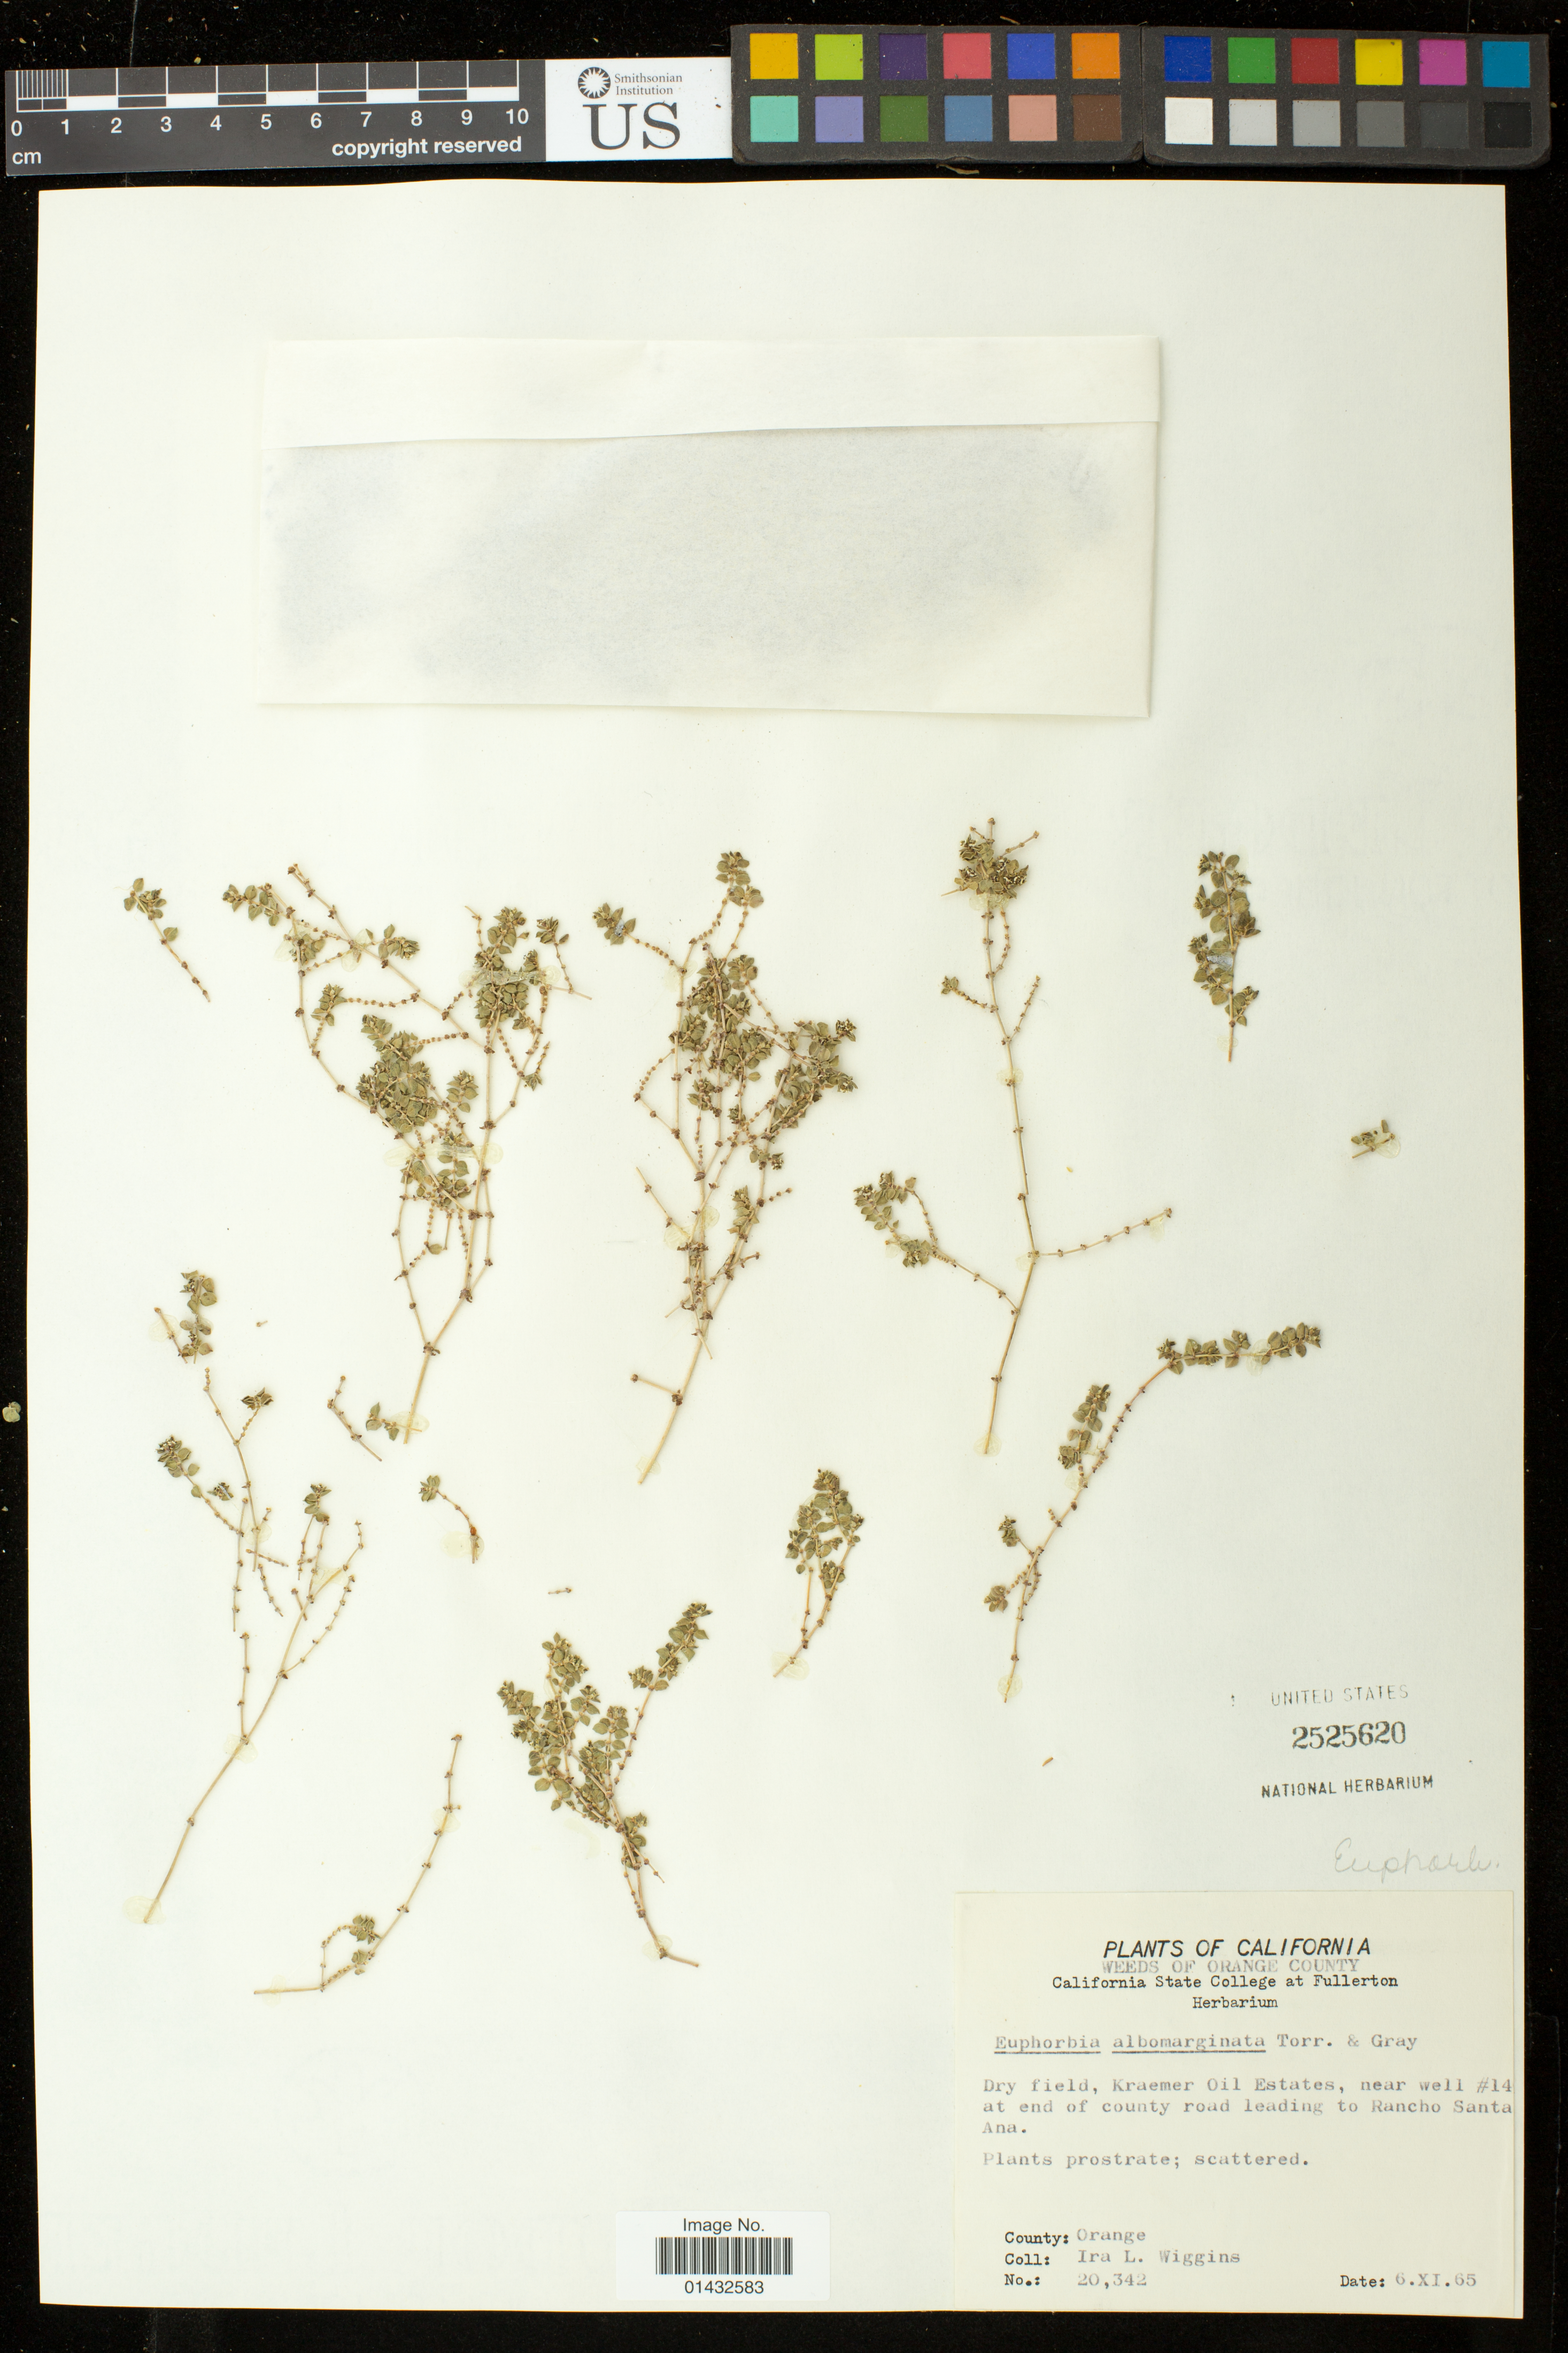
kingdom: Plantae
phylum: Tracheophyta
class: Magnoliopsida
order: Malpighiales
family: Euphorbiaceae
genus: Euphorbia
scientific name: Euphorbia albomarginata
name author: Torr. & A. Gray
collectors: I. L. Wiggins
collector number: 20342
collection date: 1965-11-06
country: United States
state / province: California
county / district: Orange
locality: Kraemer Oil Estates, near well #14 at end of county road leading to Rancho Santa Ana.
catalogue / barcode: US 2525620